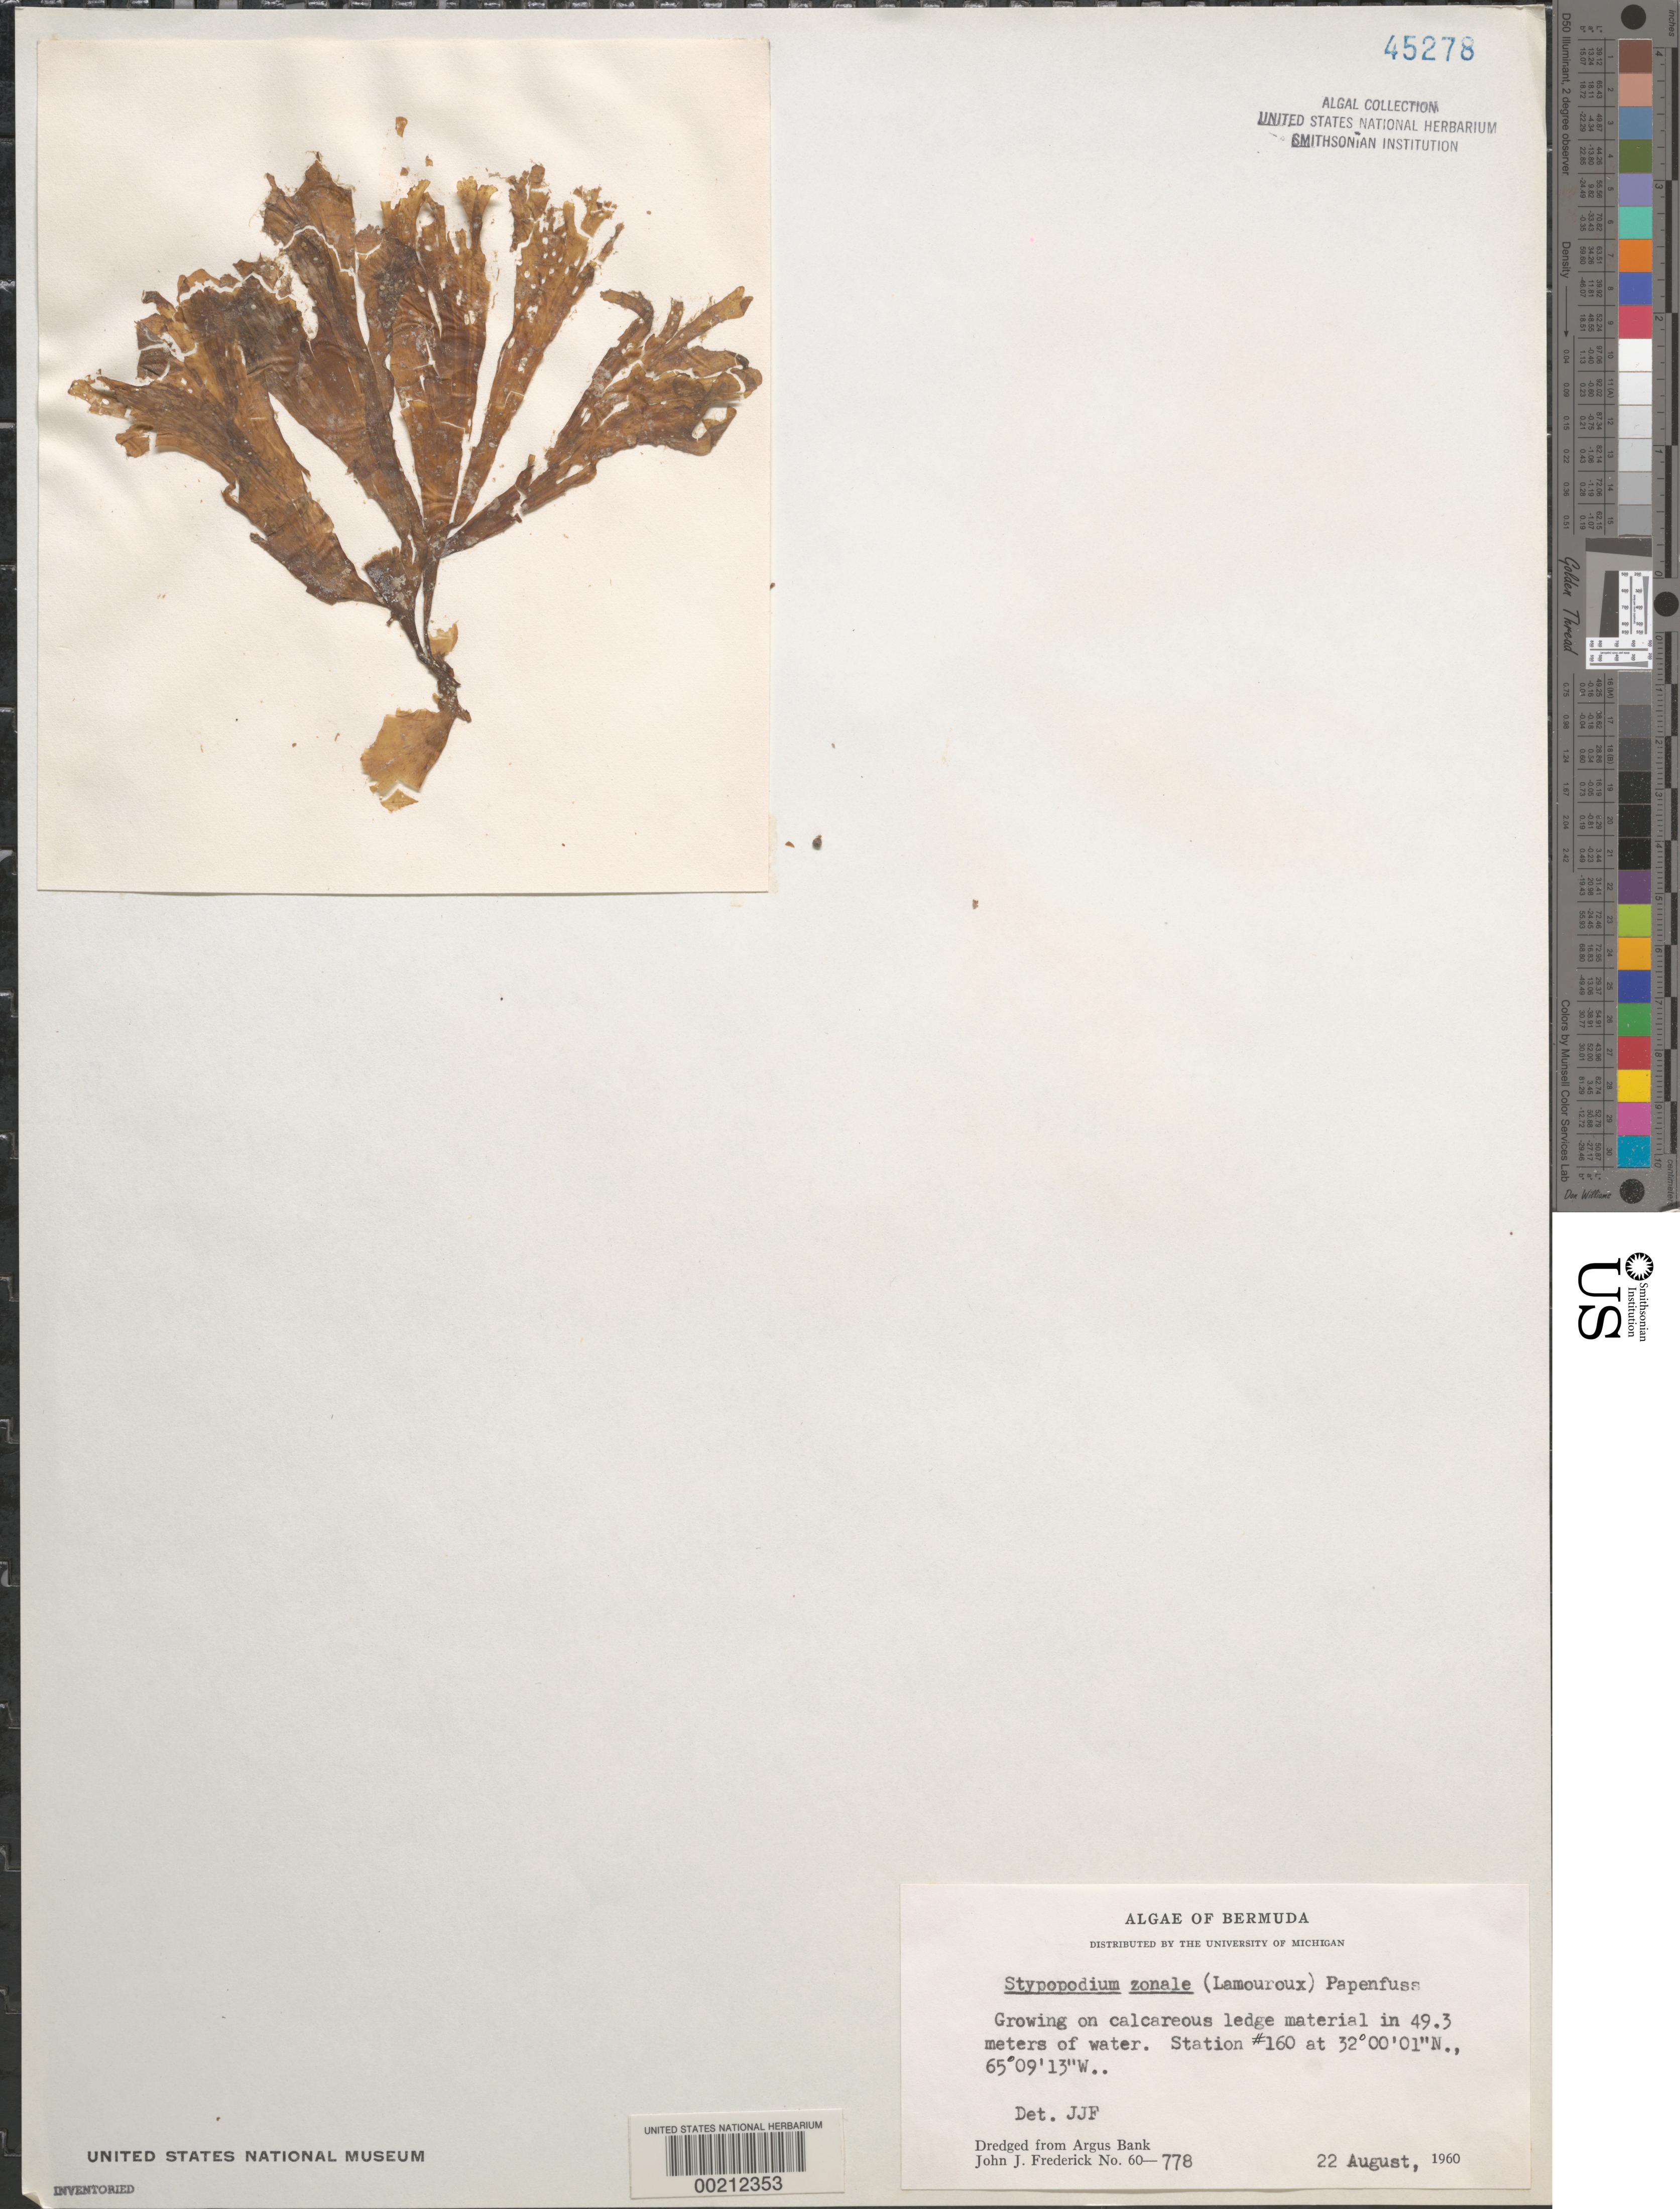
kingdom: Chromista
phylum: Ochrophyta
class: Phaeophyceae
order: Dictyotales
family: Dictyotaceae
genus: Stypopodium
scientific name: Stypopodium zonale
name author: (J.V.Lamouroux) Papenf.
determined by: Frederick, J. J.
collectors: J. Frederick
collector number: JJF 60-778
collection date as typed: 22 Aug 1960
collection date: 1960-08-22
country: Bermuda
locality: Argus Bank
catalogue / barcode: US 45278